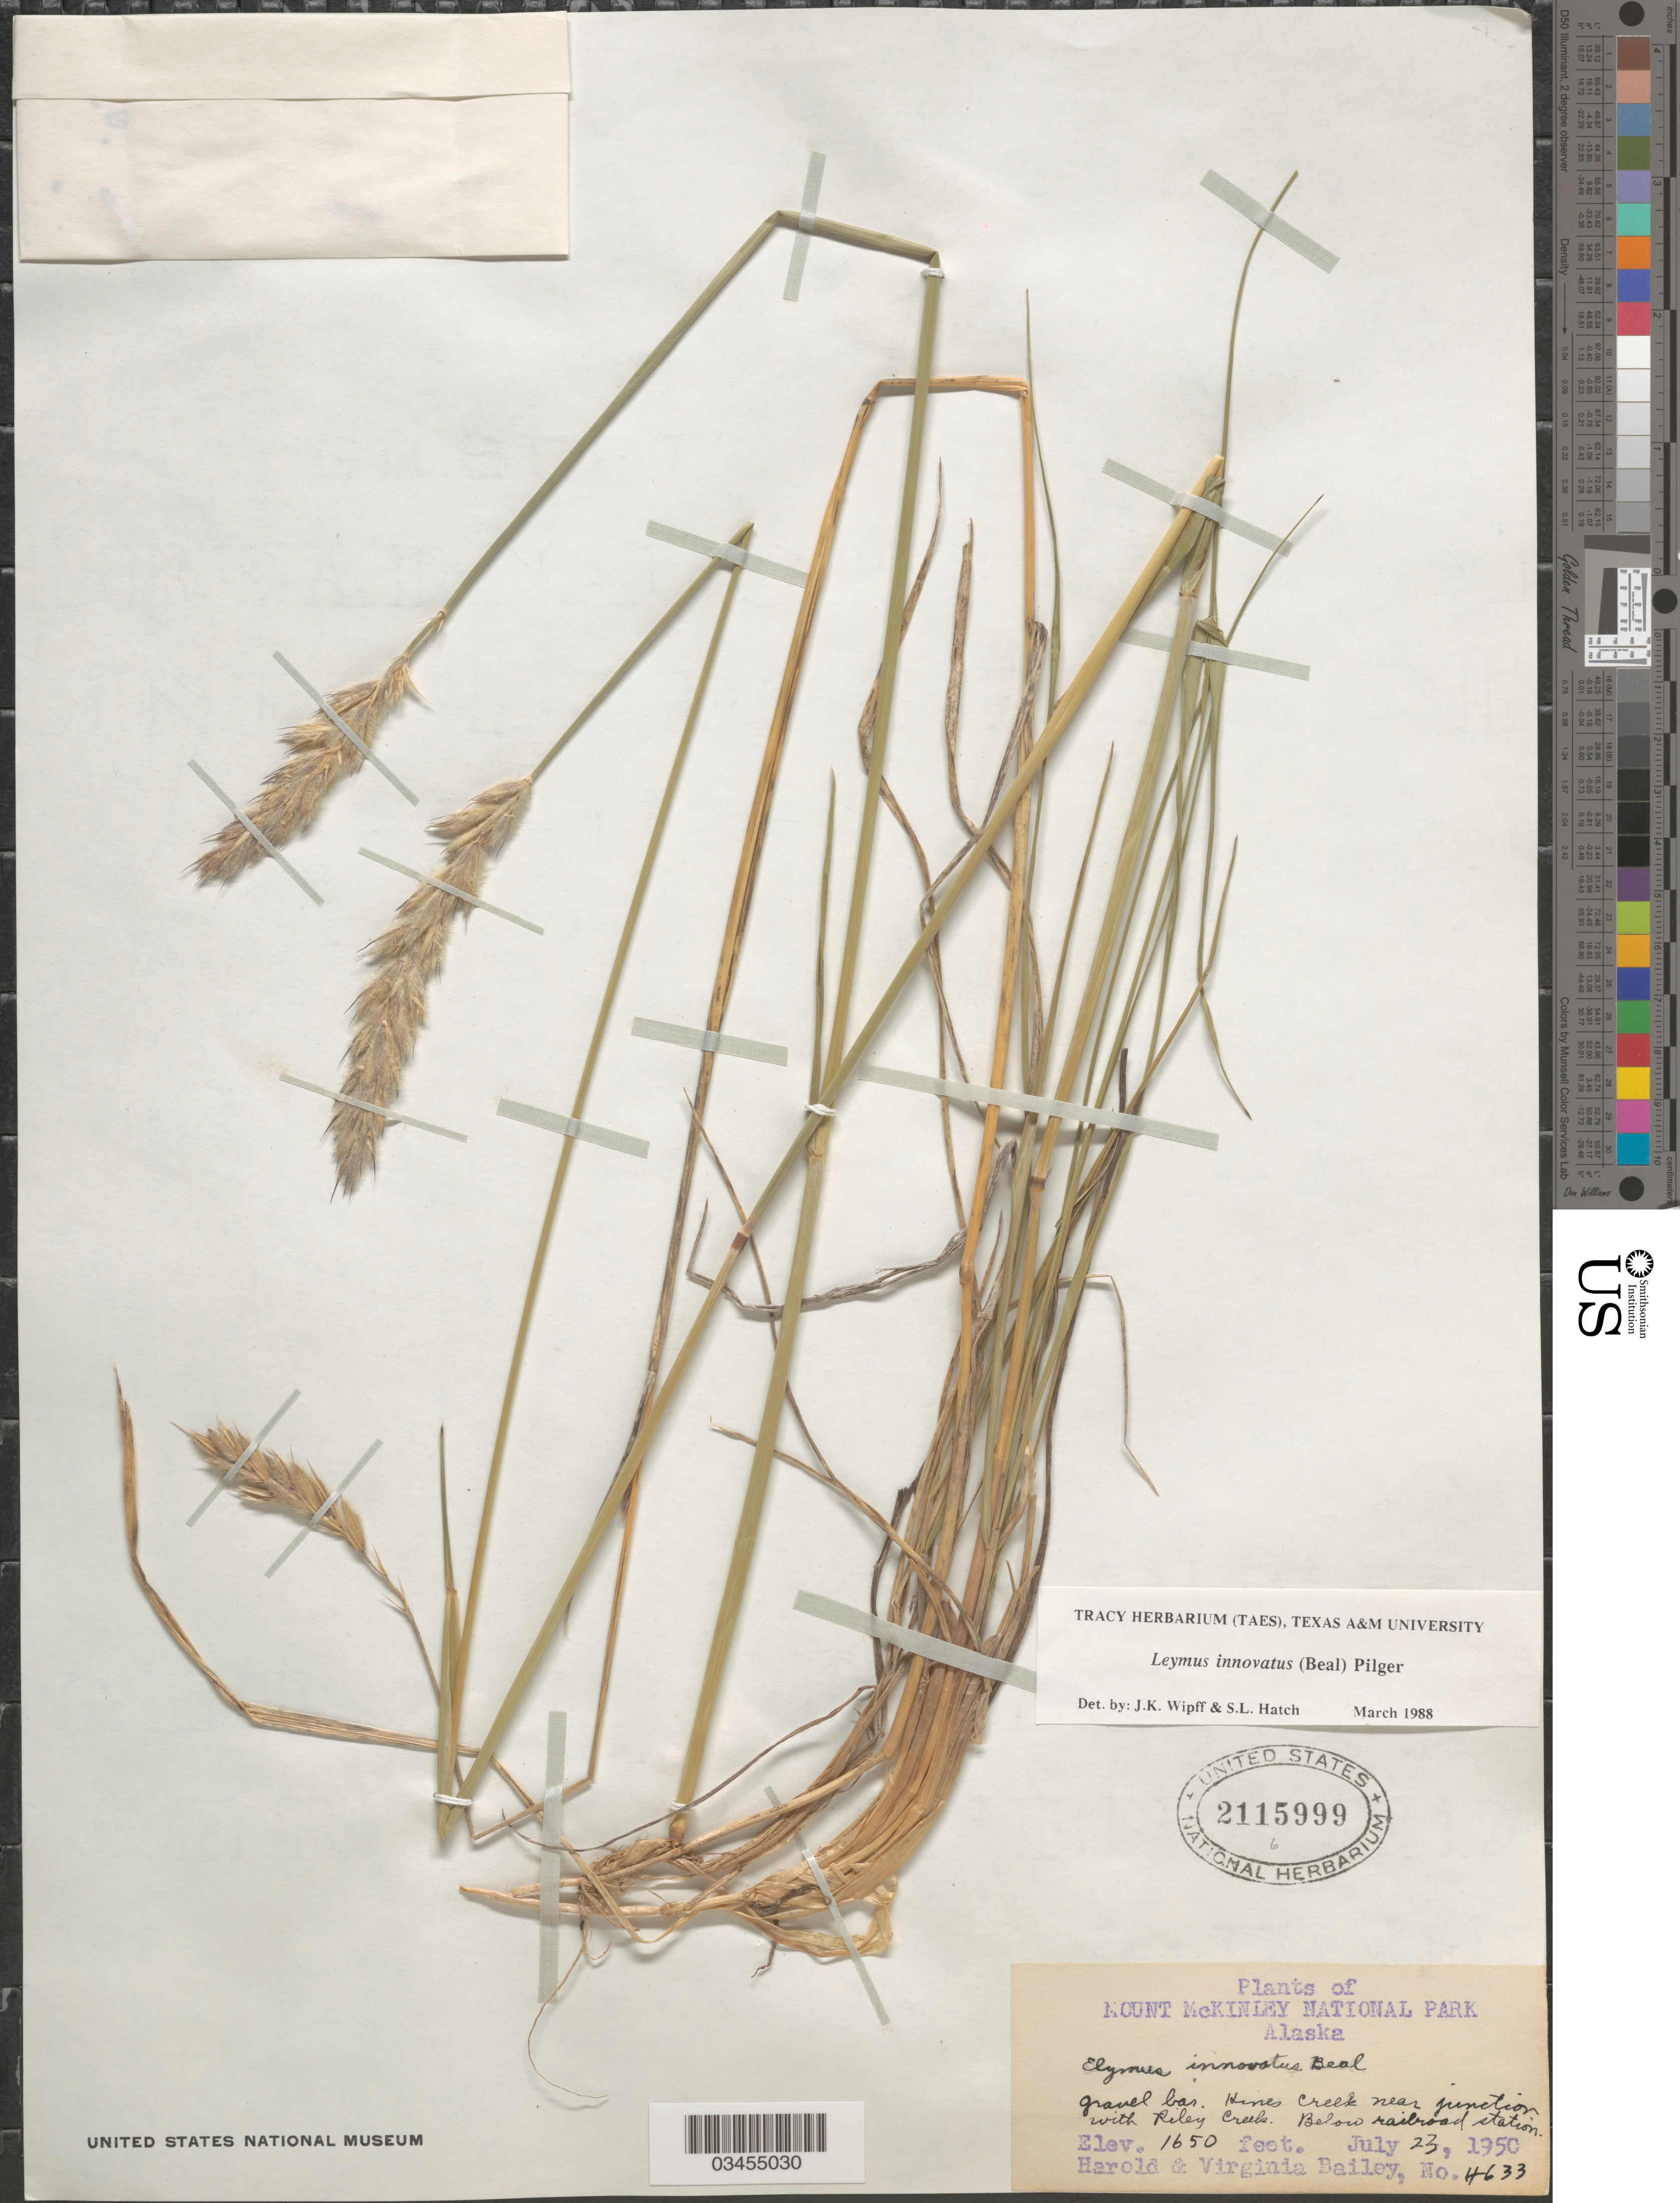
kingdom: Plantae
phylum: Tracheophyta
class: Liliopsida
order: Poales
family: Poaceae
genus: Leymus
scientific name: Leymus innovatus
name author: (W.J. Beal) Pilg.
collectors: H. Bailey & V. L. Bailey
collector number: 4633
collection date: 1950-07-23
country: United States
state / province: Alaska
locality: Mount McKinley National Park. Gravel bar, Hines Creek near junction with Riley Creek. Below railroad station.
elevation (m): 503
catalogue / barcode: US 2115999